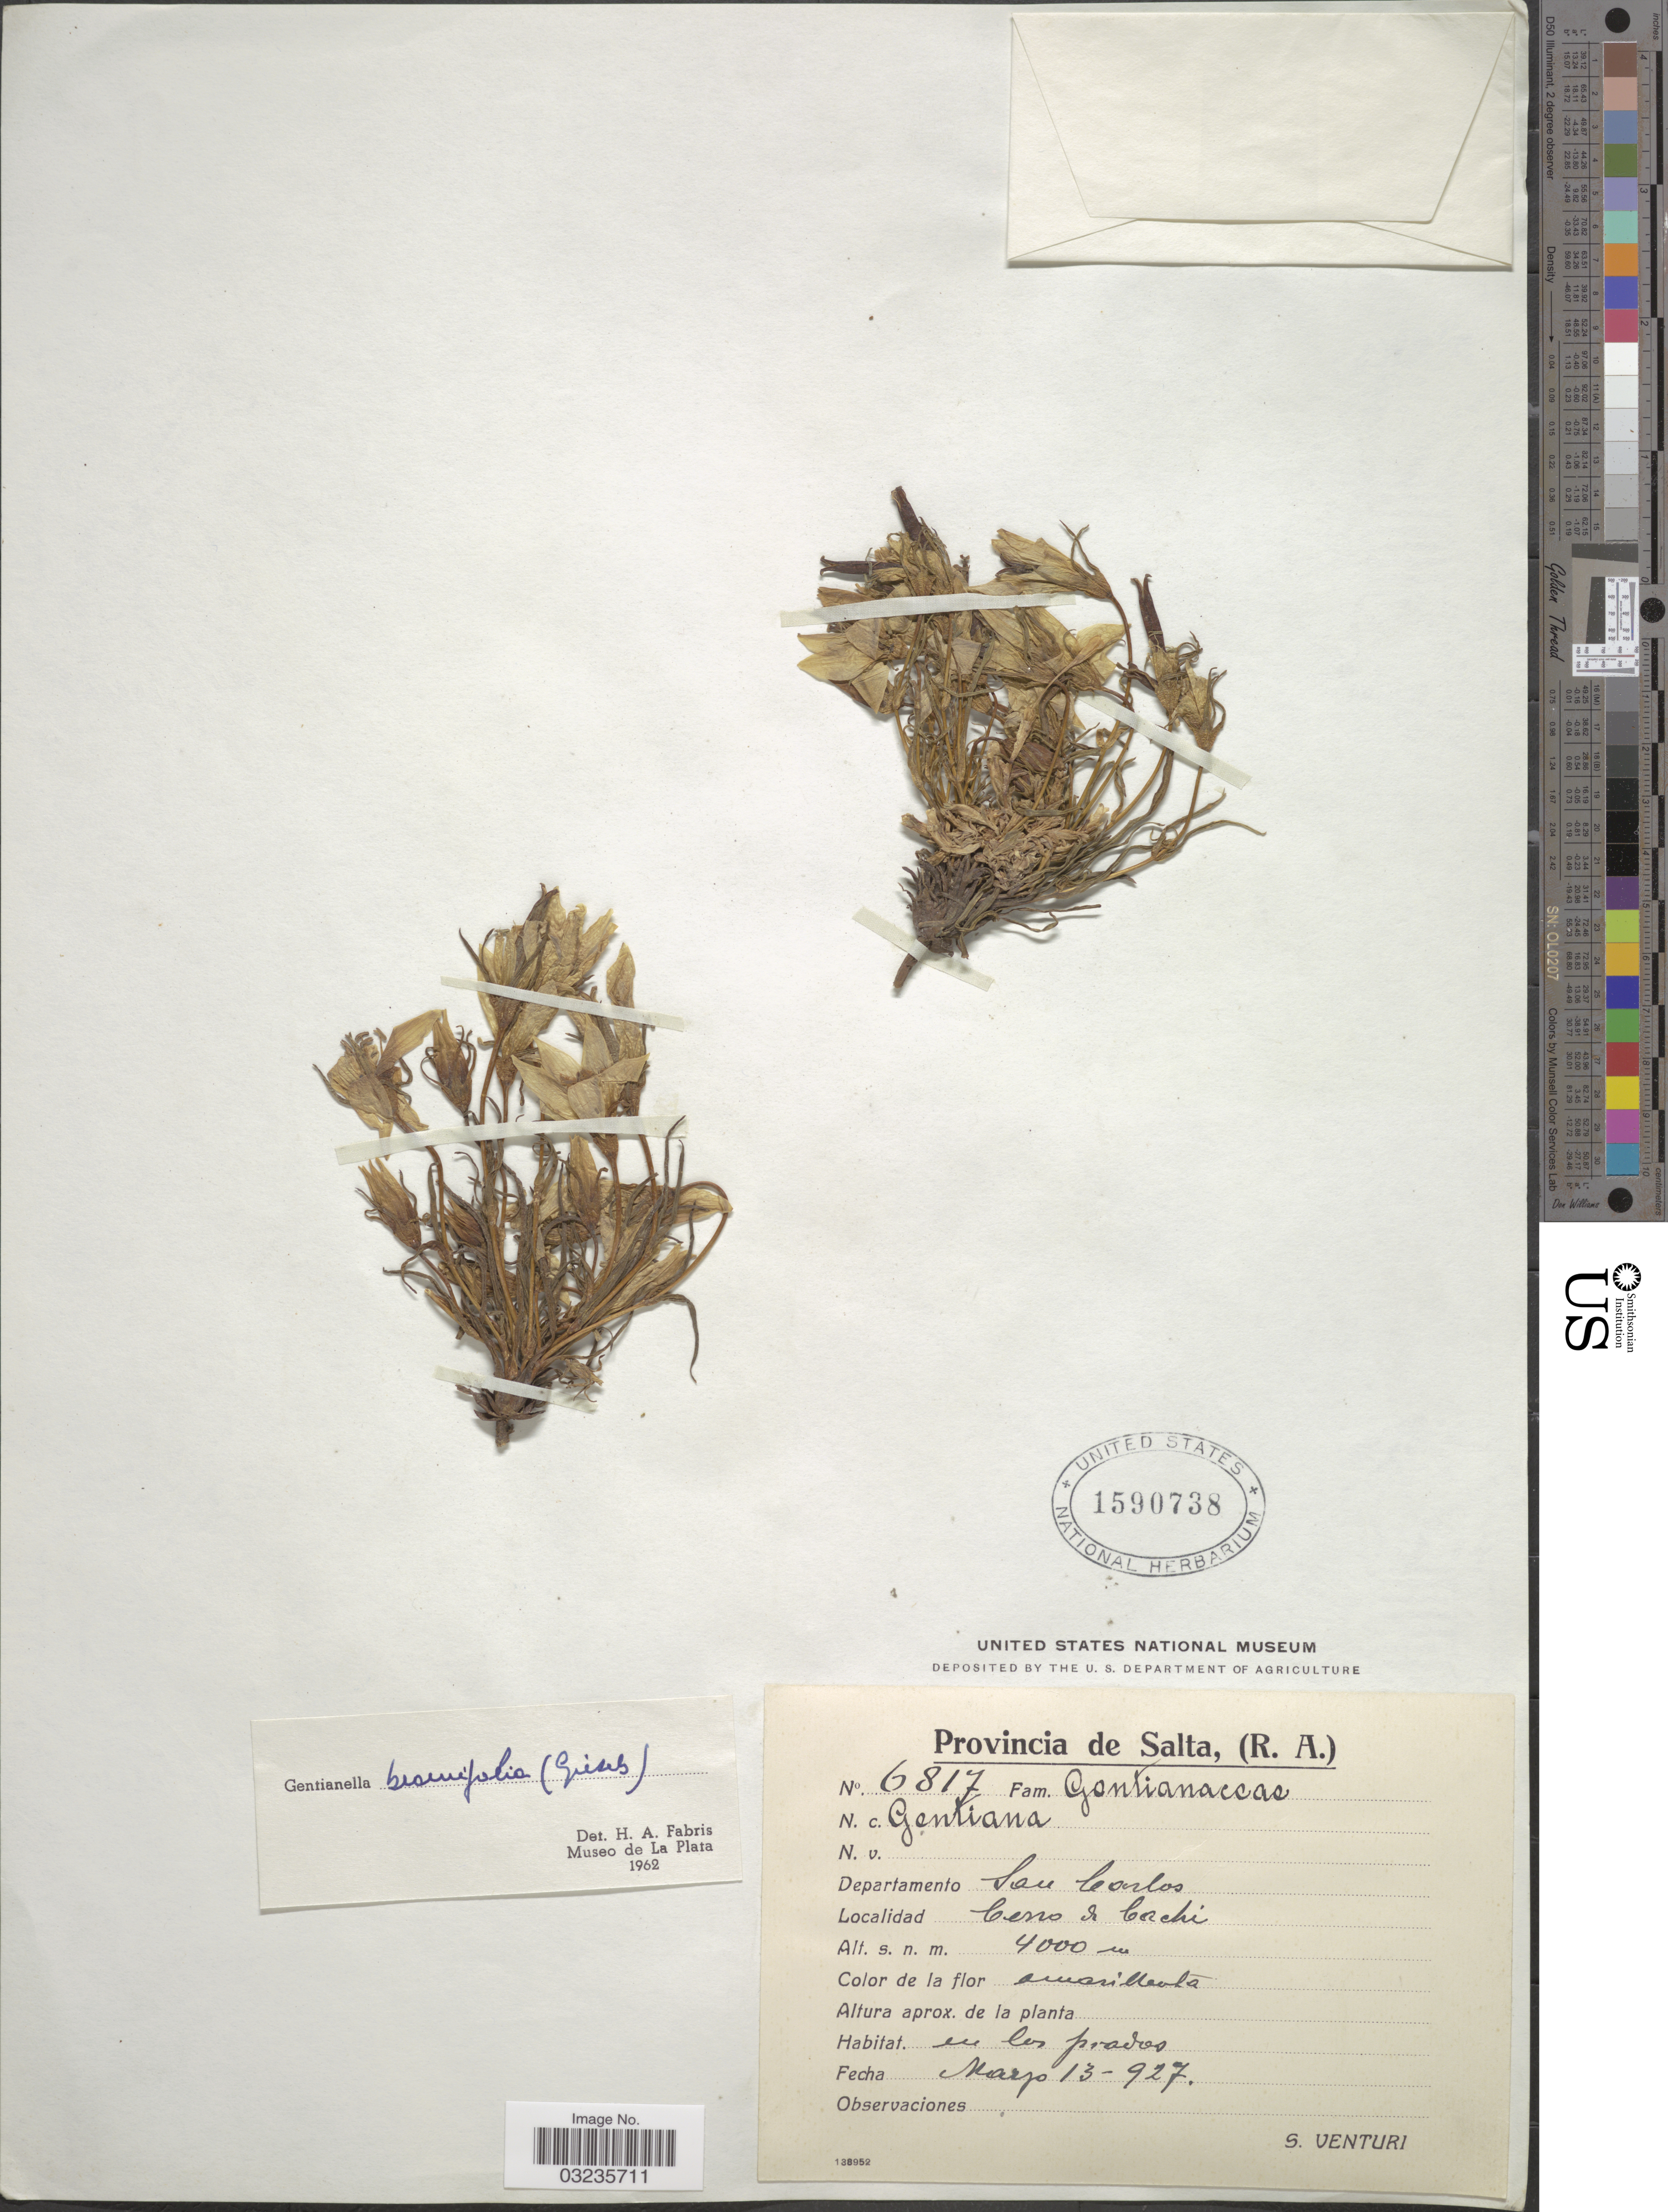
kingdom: Plantae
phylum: Tracheophyta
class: Magnoliopsida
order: Gentianales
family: Gentianaceae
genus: Gentiana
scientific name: Gentiana bromifolia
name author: Griseb.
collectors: S. Venturi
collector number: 6817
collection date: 1927-03-13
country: Argentina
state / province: Salta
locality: Departamento San Carlos. Cerro de Cachi.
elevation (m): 4000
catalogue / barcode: US 1590738